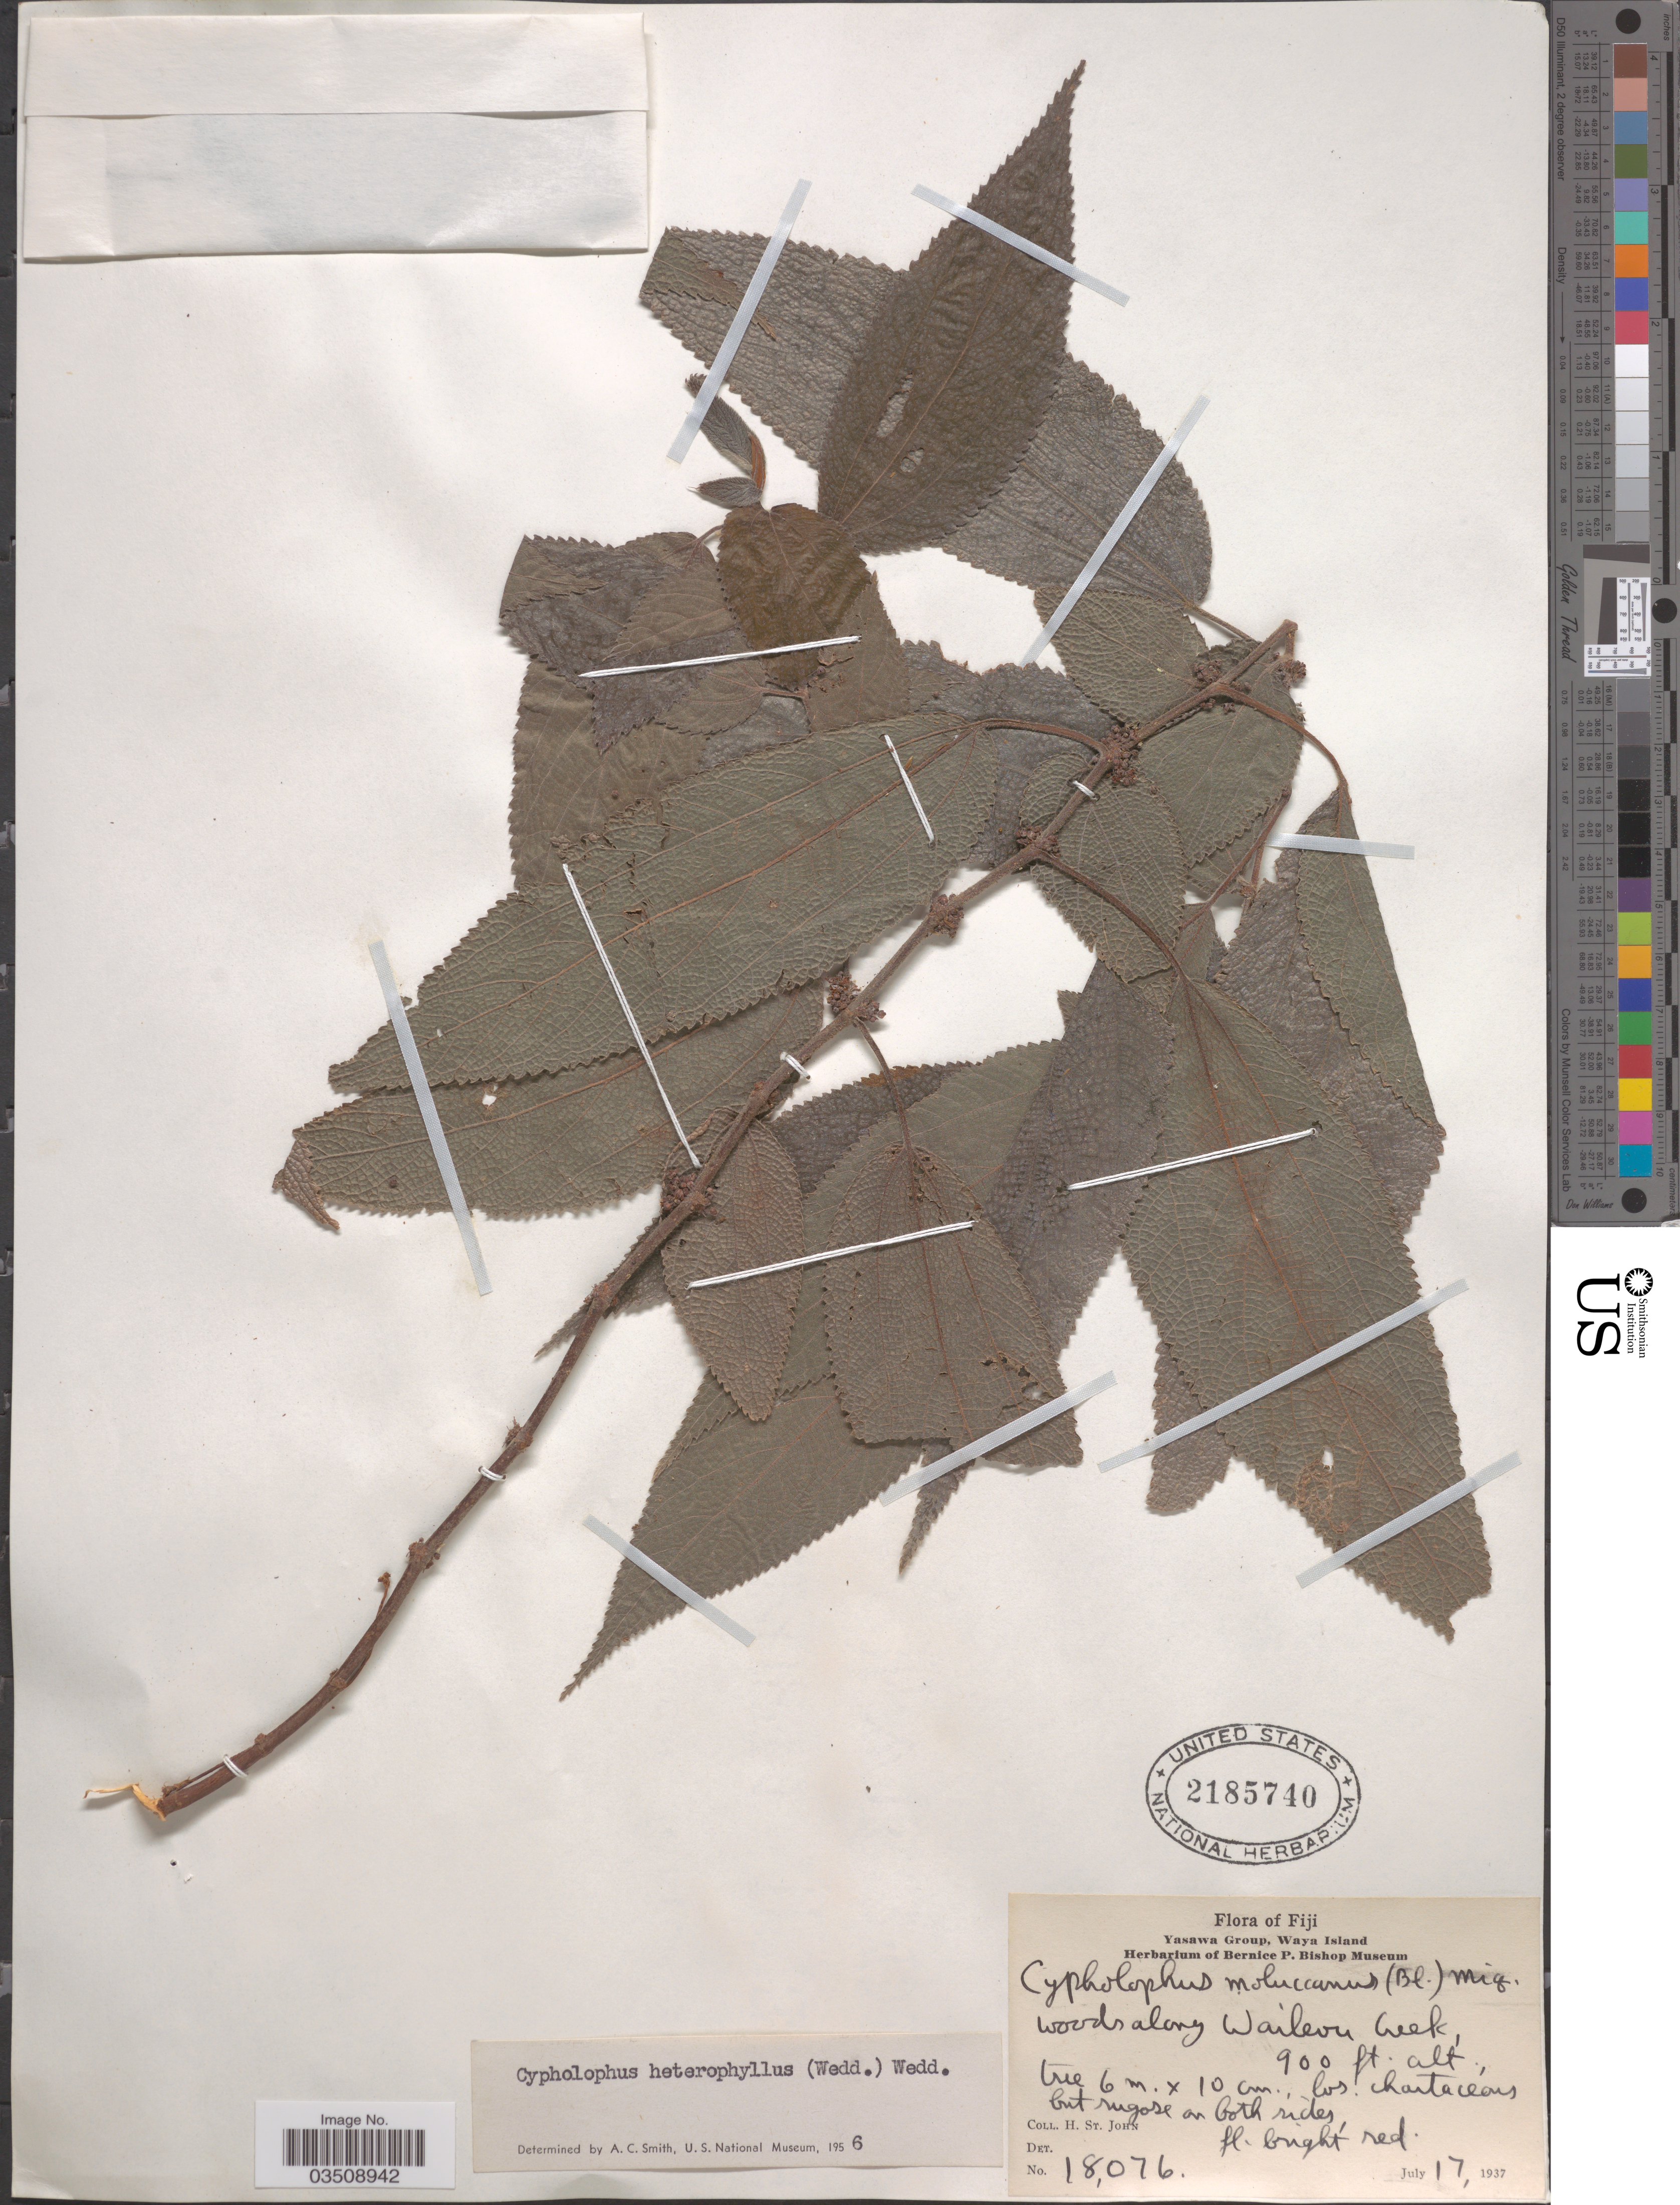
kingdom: Plantae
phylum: Tracheophyta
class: Magnoliopsida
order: Rosales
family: Urticaceae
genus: Cypholophus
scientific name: Cypholophus heterophyllus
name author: Wedd.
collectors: H. St. John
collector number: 18076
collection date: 1937-07-17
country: Fiji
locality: Woods along Wailevu Creek.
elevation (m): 274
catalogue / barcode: US 2185740